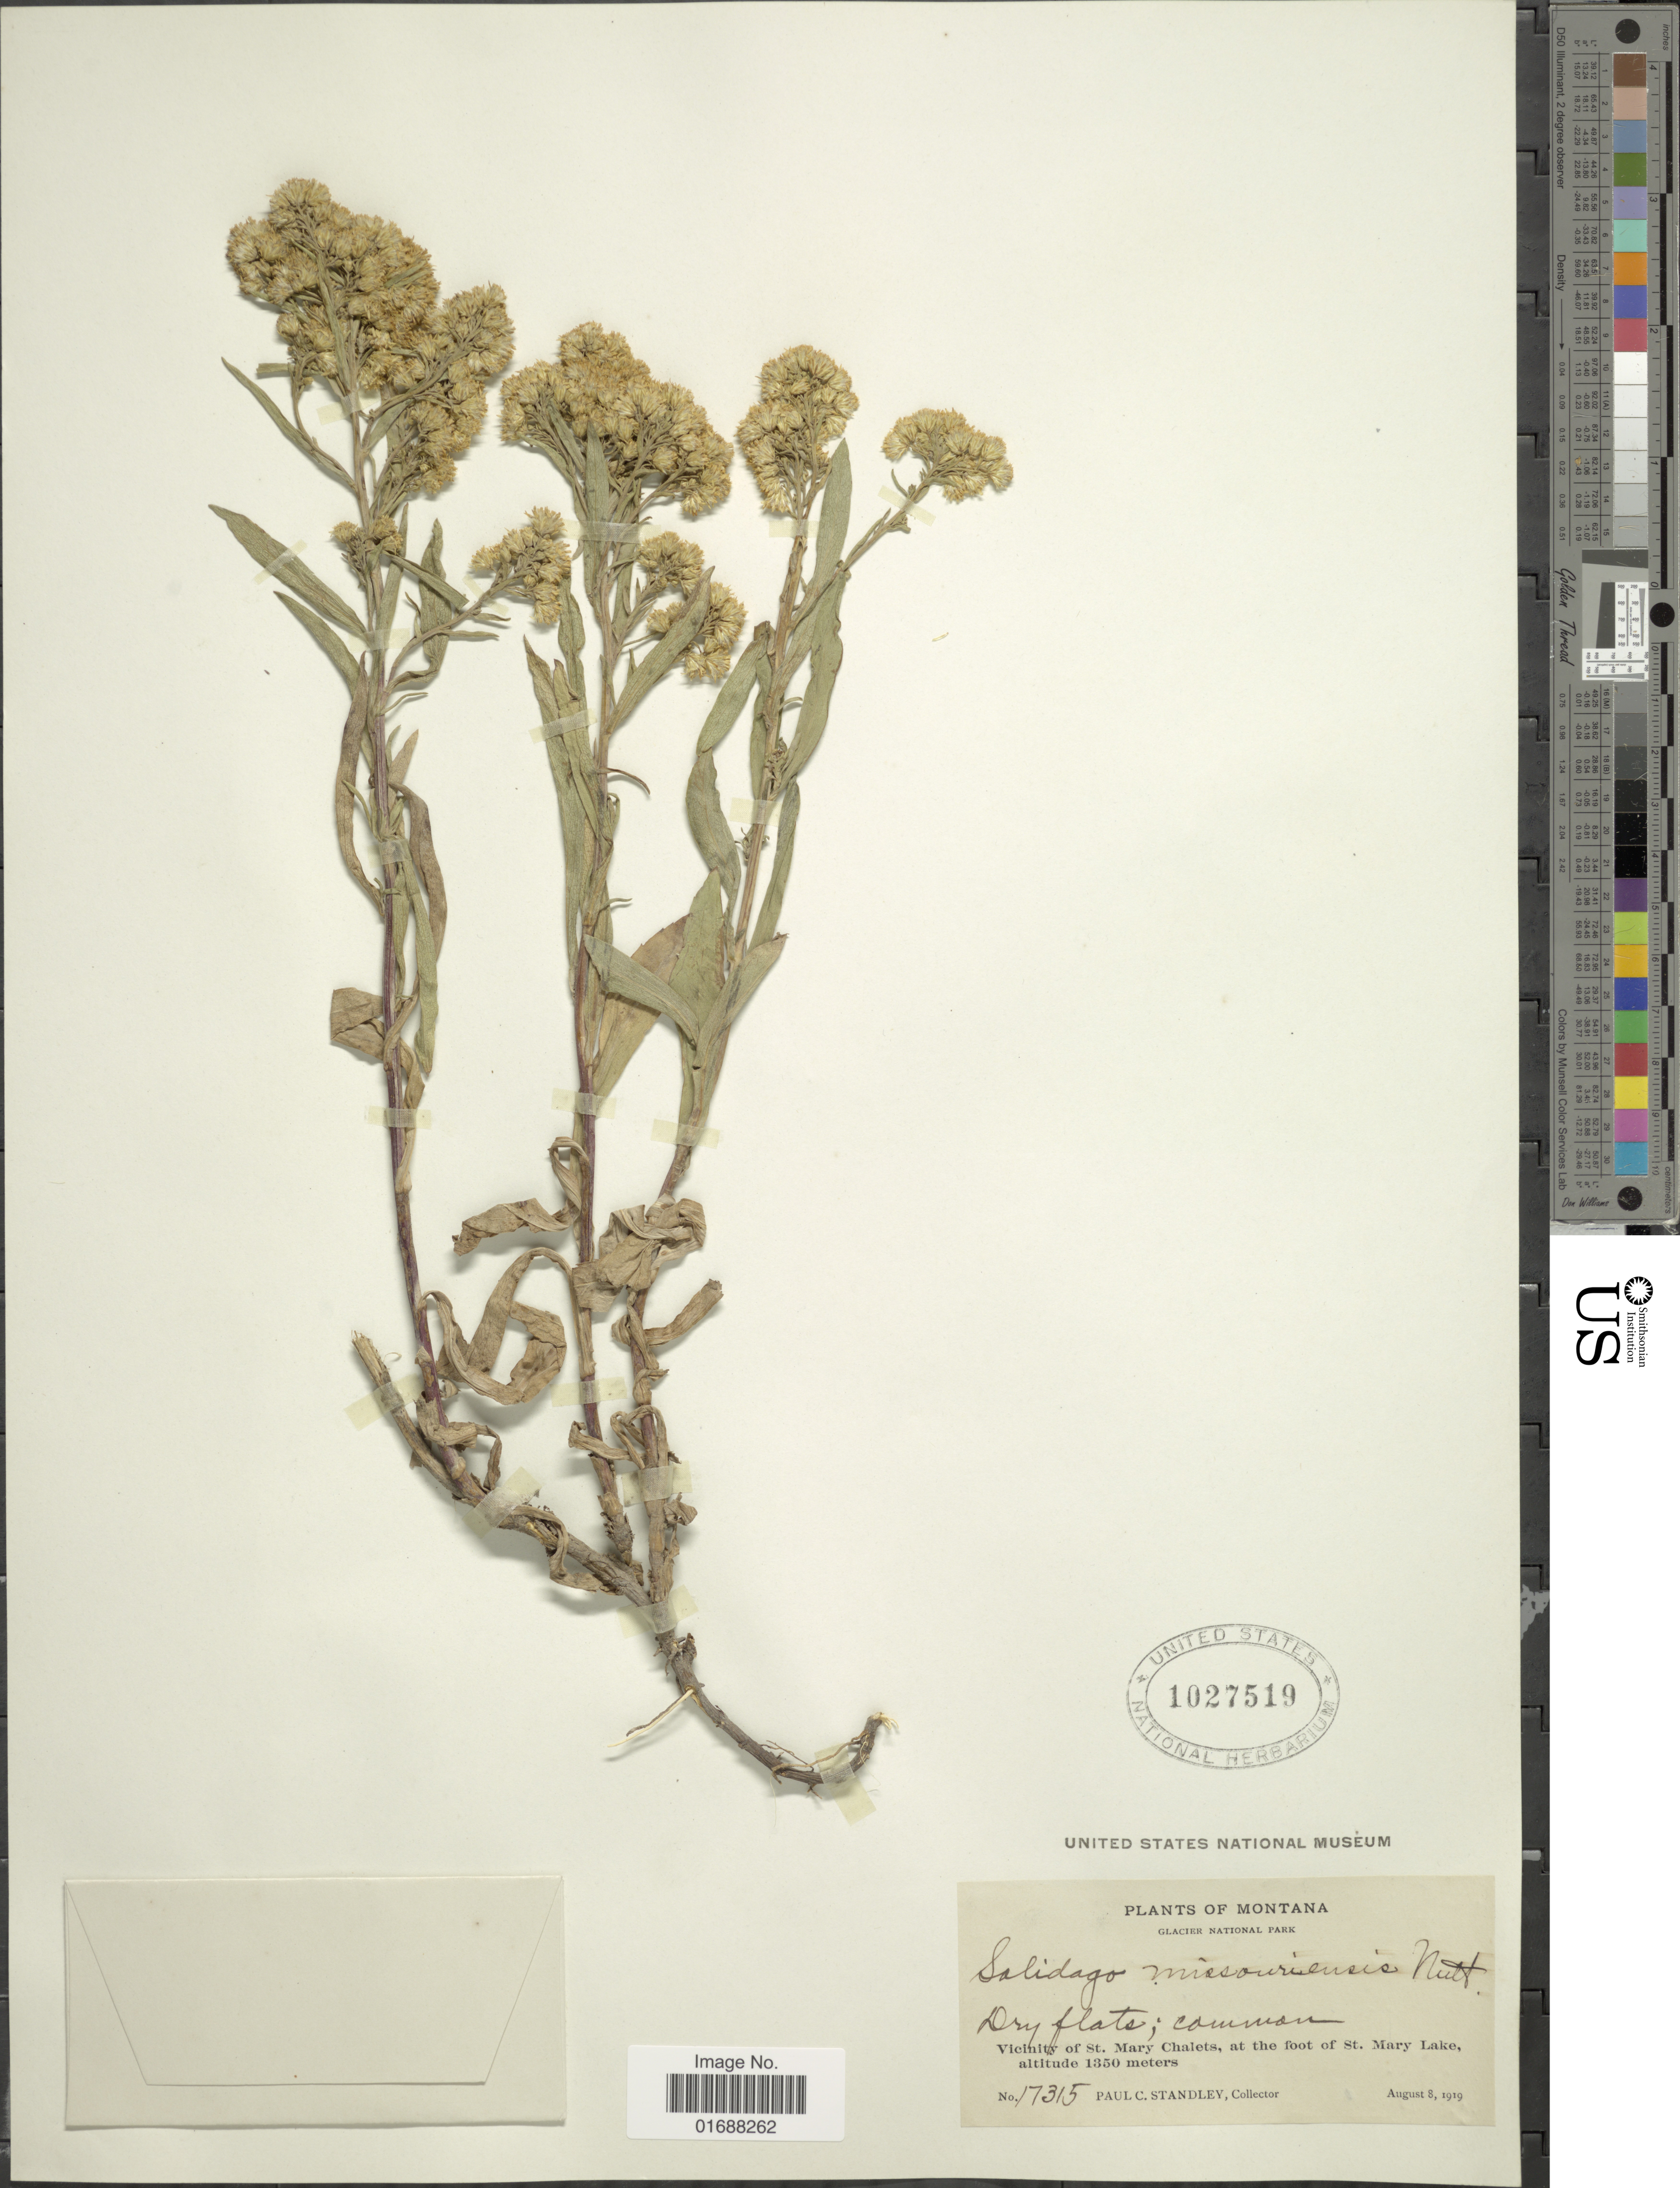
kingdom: Plantae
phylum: Tracheophyta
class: Magnoliopsida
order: Asterales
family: Asteraceae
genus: Solidago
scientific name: Solidago missouriensis var. missouriensis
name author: Nutt.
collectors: P. C. Standley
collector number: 17315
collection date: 1919-08-08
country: United States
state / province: Montana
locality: Glacier National Park. Vicinity of St. Mary Chalets, at the foot of St. Mary Lake.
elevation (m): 1350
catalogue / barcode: US 1027519